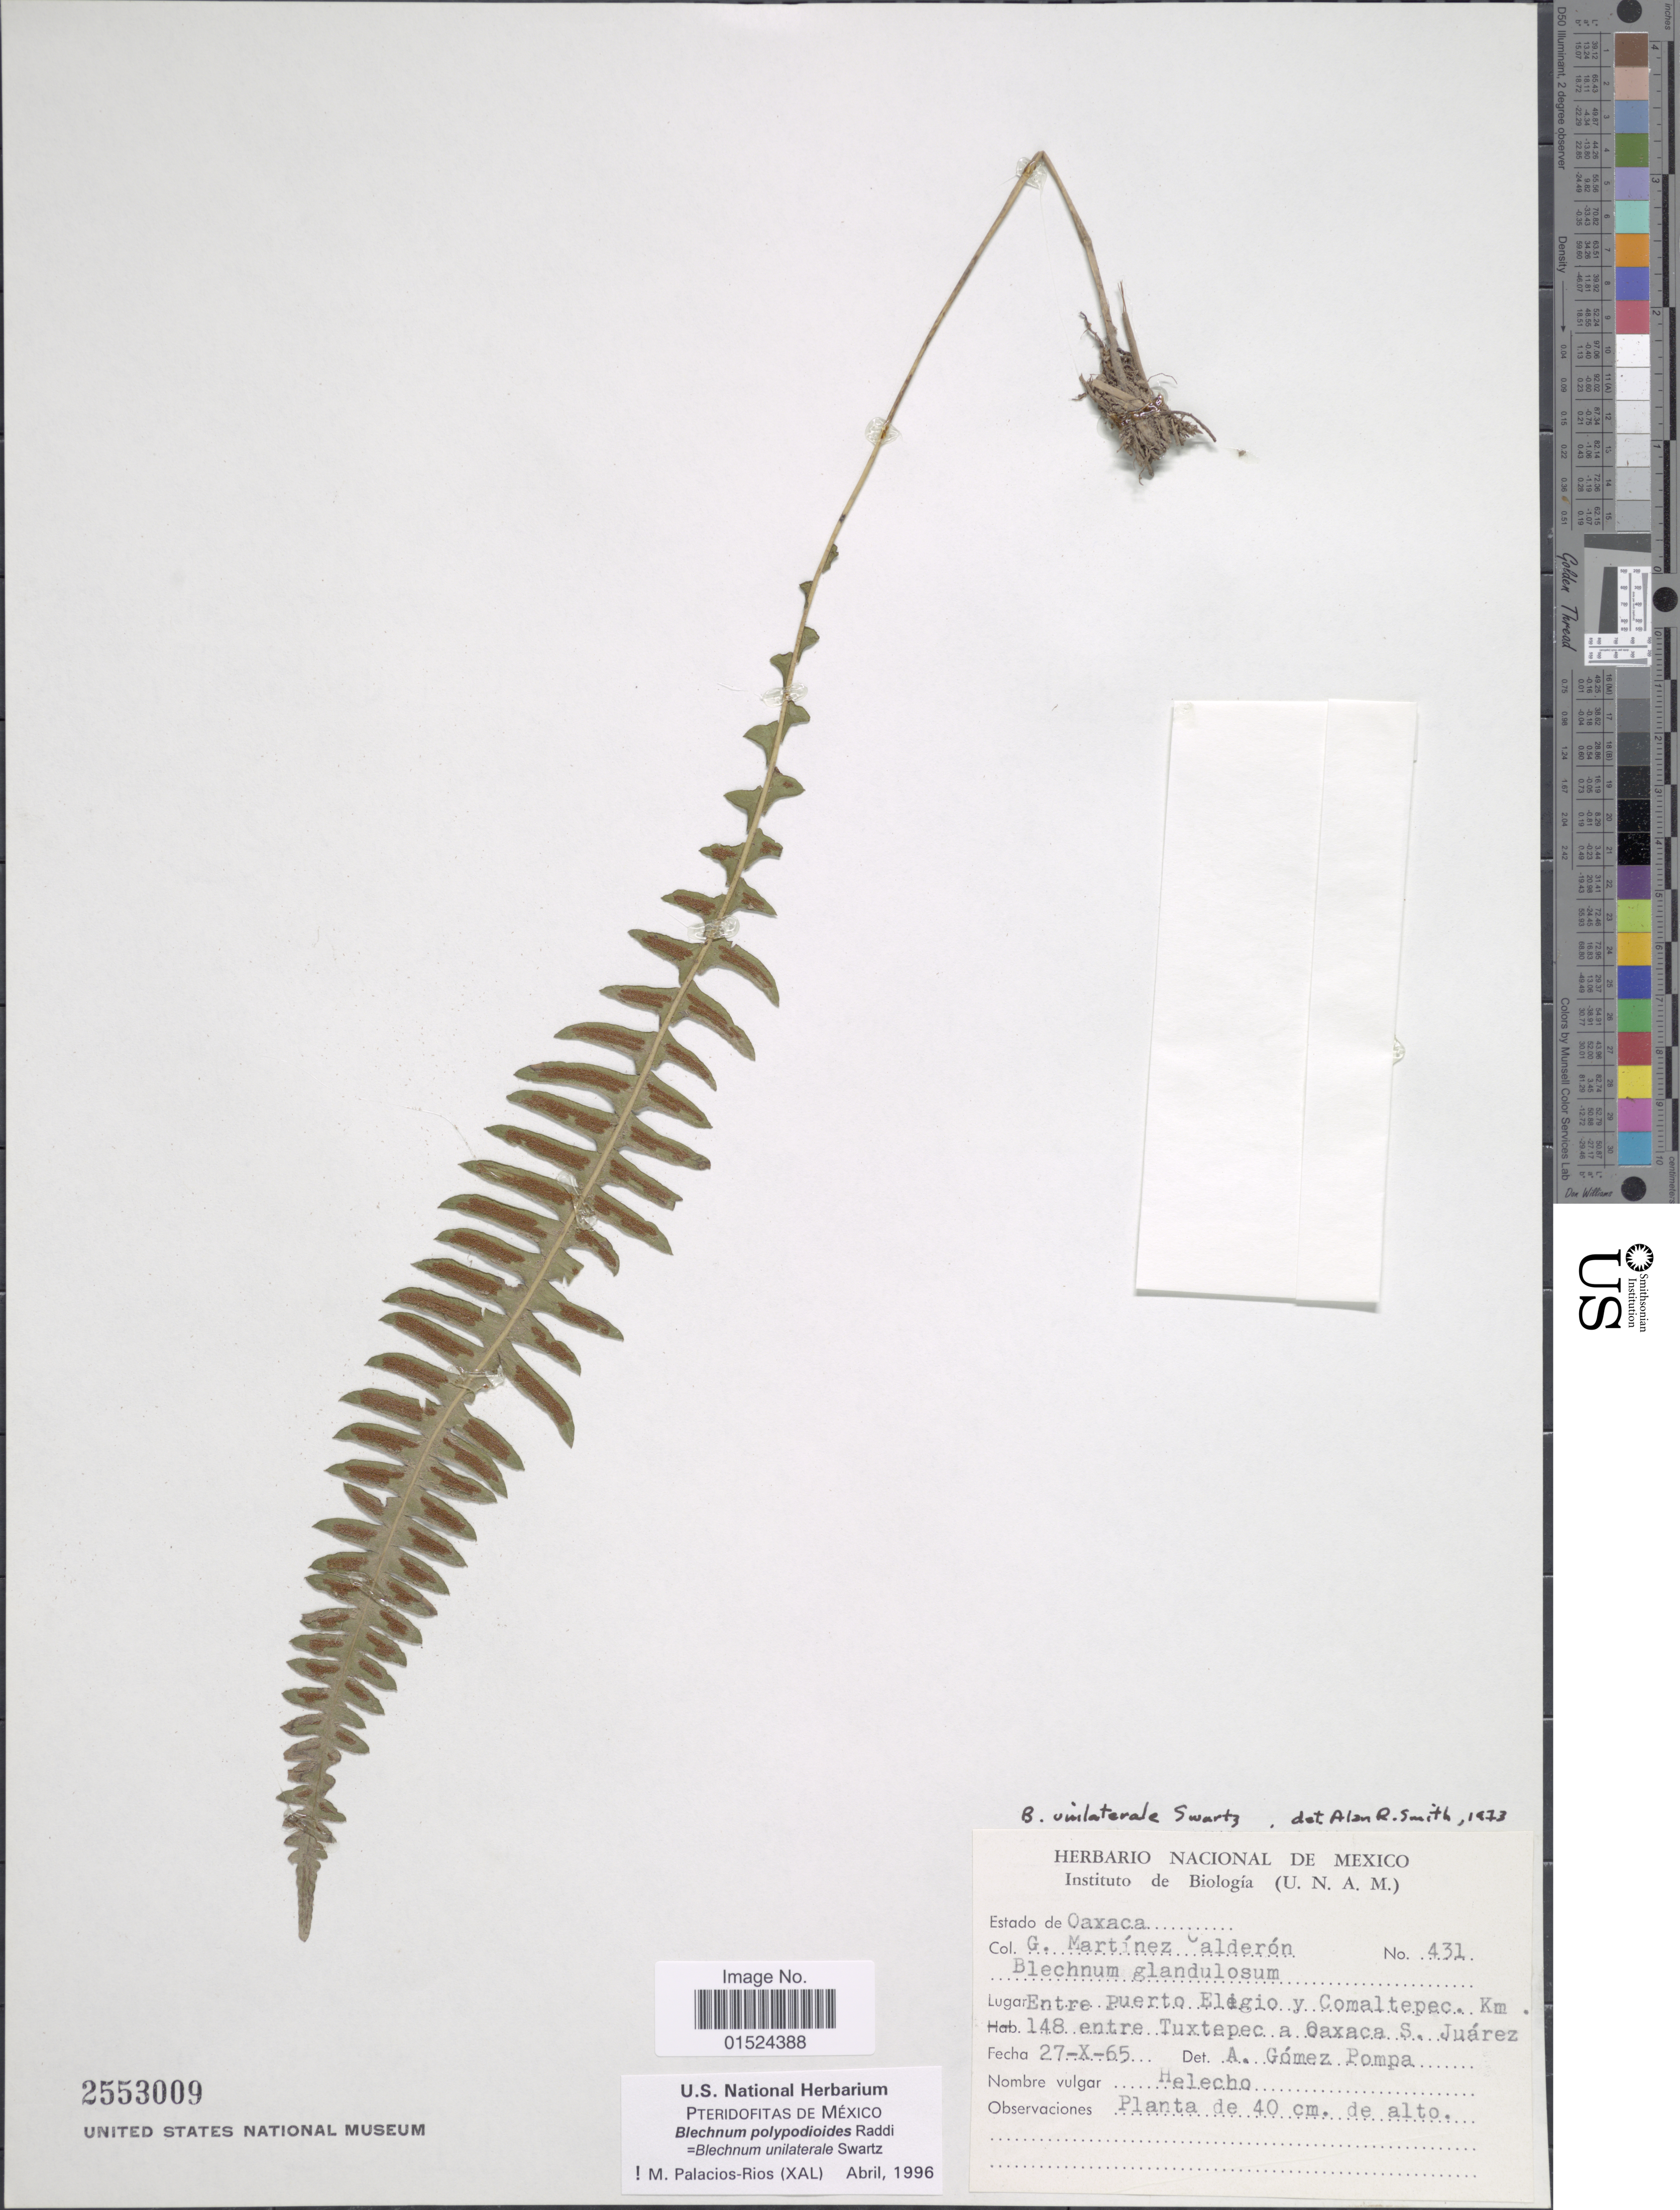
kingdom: Plantae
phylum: Tracheophyta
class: Polypodiopsida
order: Polypodiales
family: Blechnaceae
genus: Blechnum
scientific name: Blechnum polypodioides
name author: Raddi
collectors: G. Martínez Calderón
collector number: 431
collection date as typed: Transcribed d/m/y: 27/10/65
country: Mexico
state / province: Oaxaca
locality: Entre puerto Elegio y Comaltepec, Km 148 entre Tuxtepec a Oaxaca S. Juárez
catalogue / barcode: US 2553009